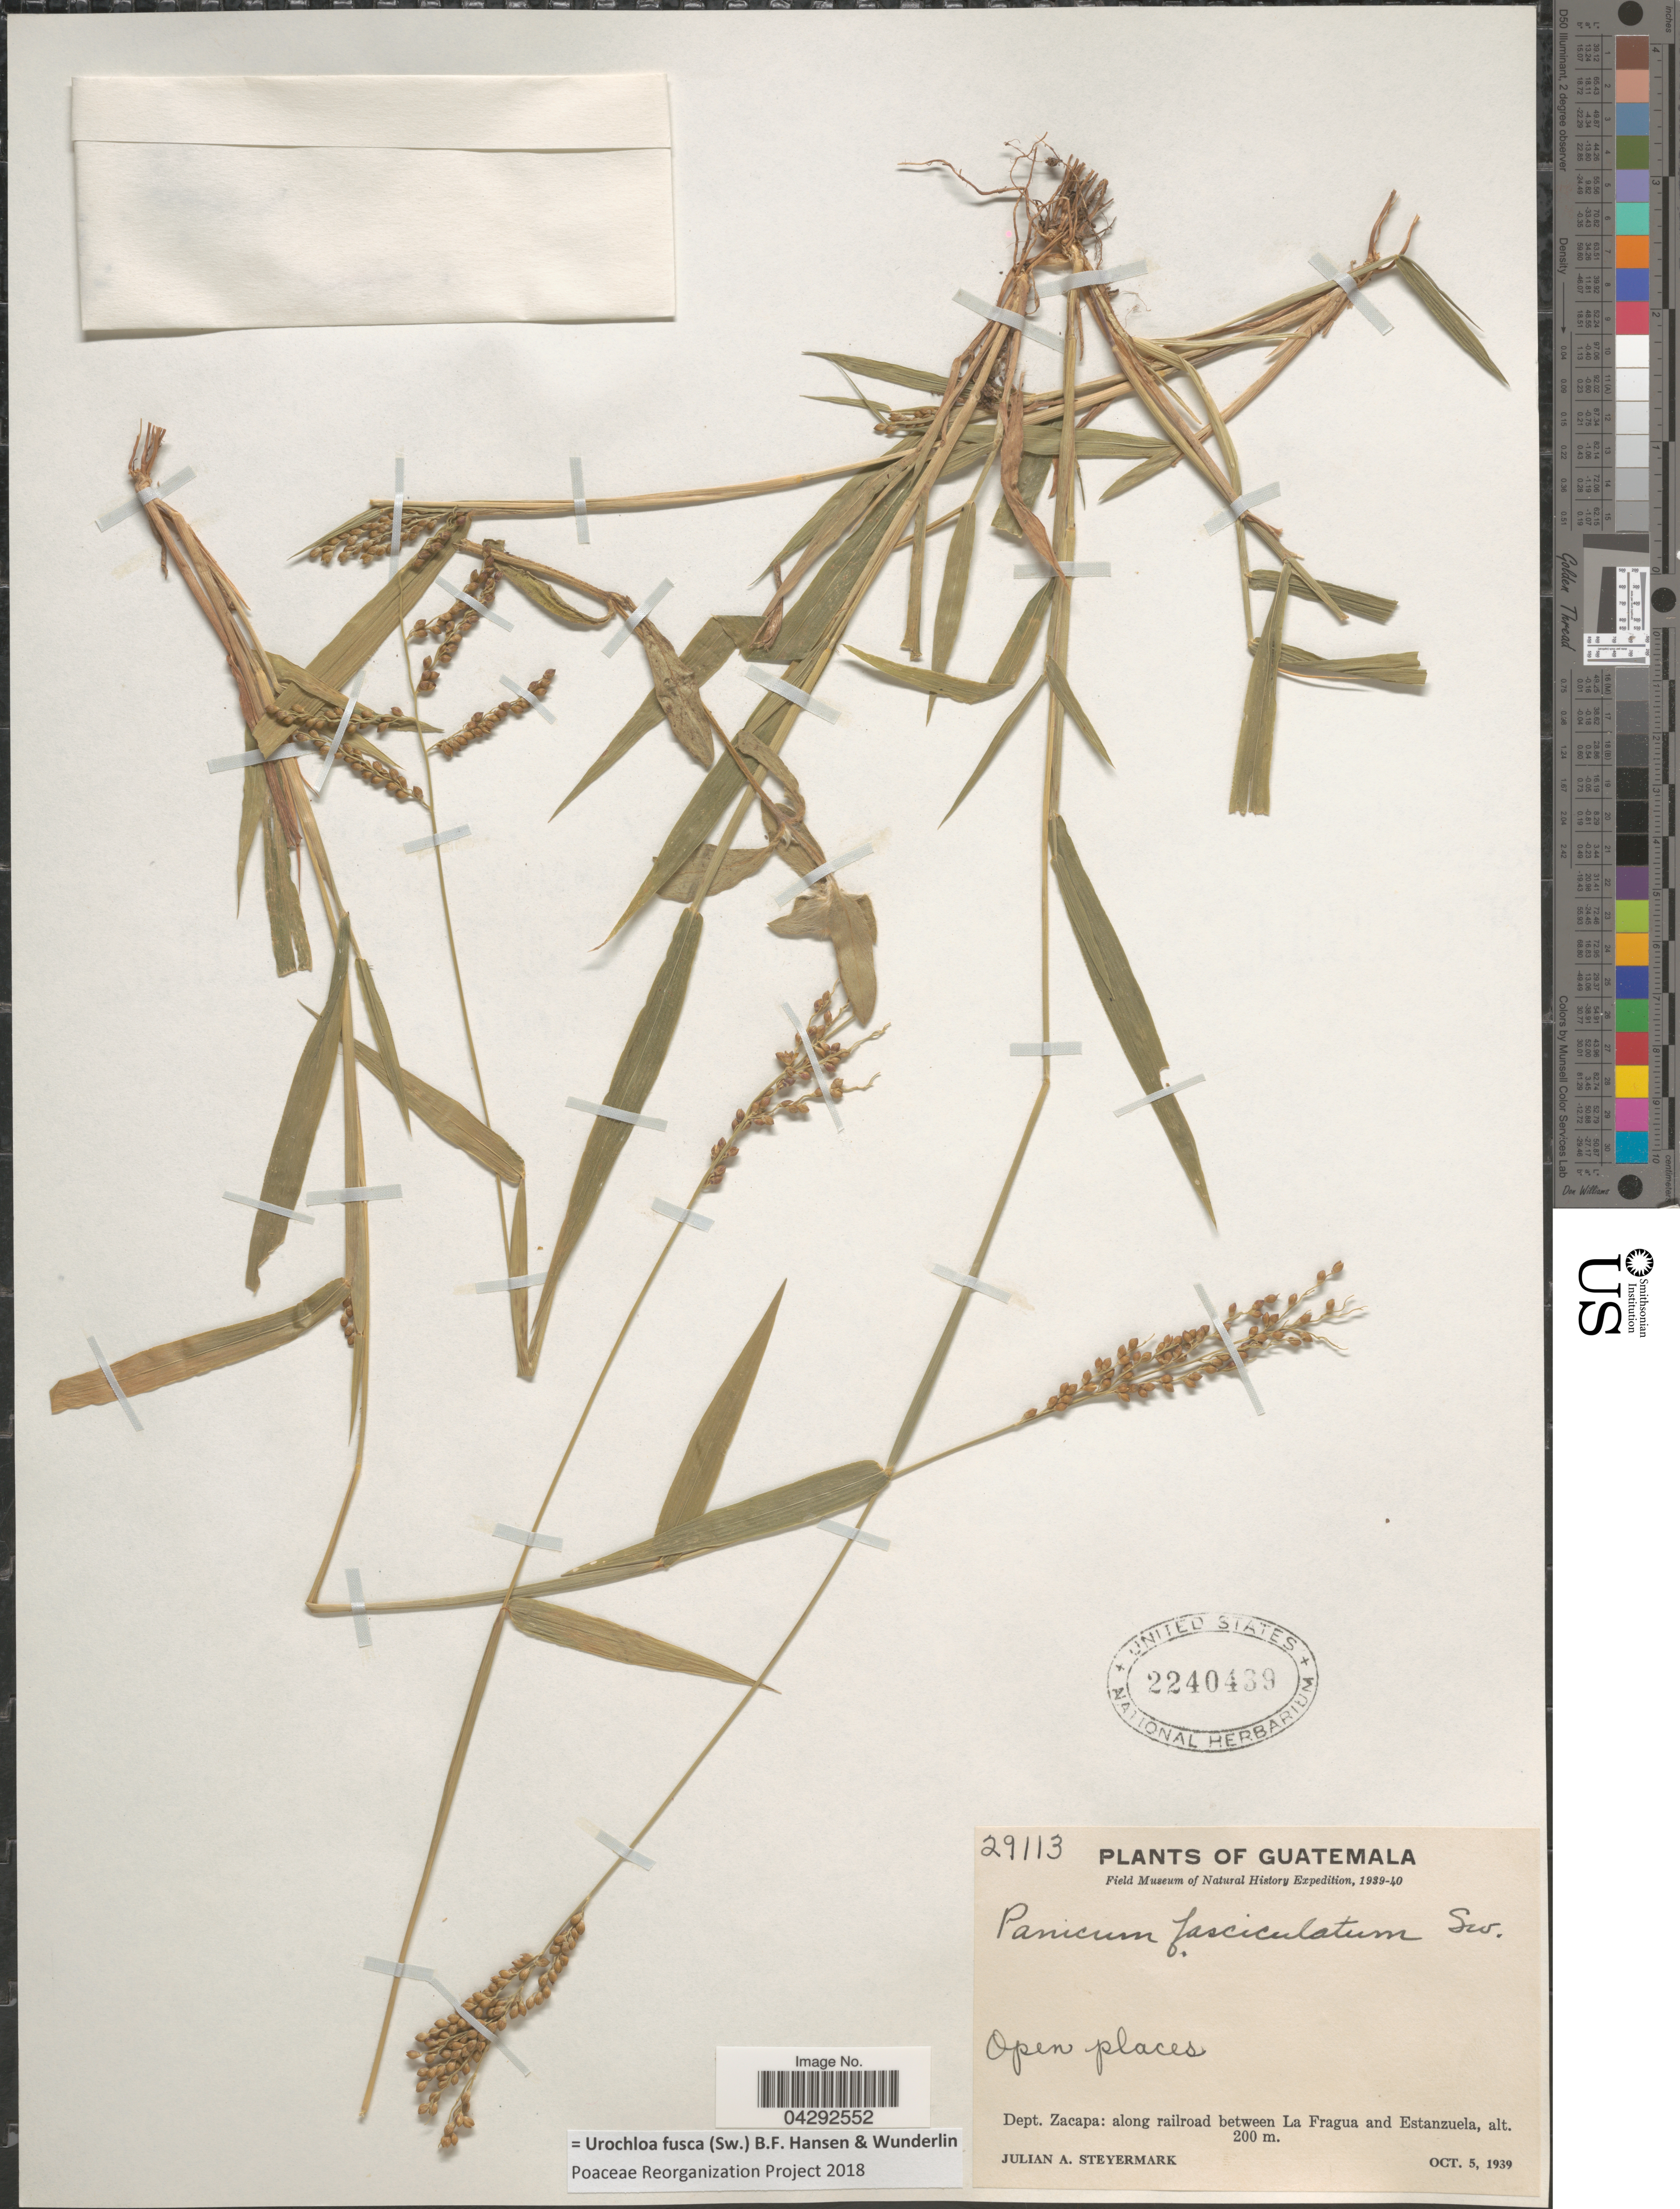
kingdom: Plantae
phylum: Tracheophyta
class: Liliopsida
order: Poales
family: Poaceae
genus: Urochloa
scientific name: Urochloa fusca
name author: (Sw.) B.F. Hansen & Wunderlin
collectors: J. Steyermark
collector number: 29113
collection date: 1939-10-05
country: Guatemala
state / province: Zacapa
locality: Field Museum of Natural History Expedition, 1939-40. Open places. Dept. Zacapa: along railroad between La Fragua and Estanzuela.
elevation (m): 200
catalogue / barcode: US 2240439